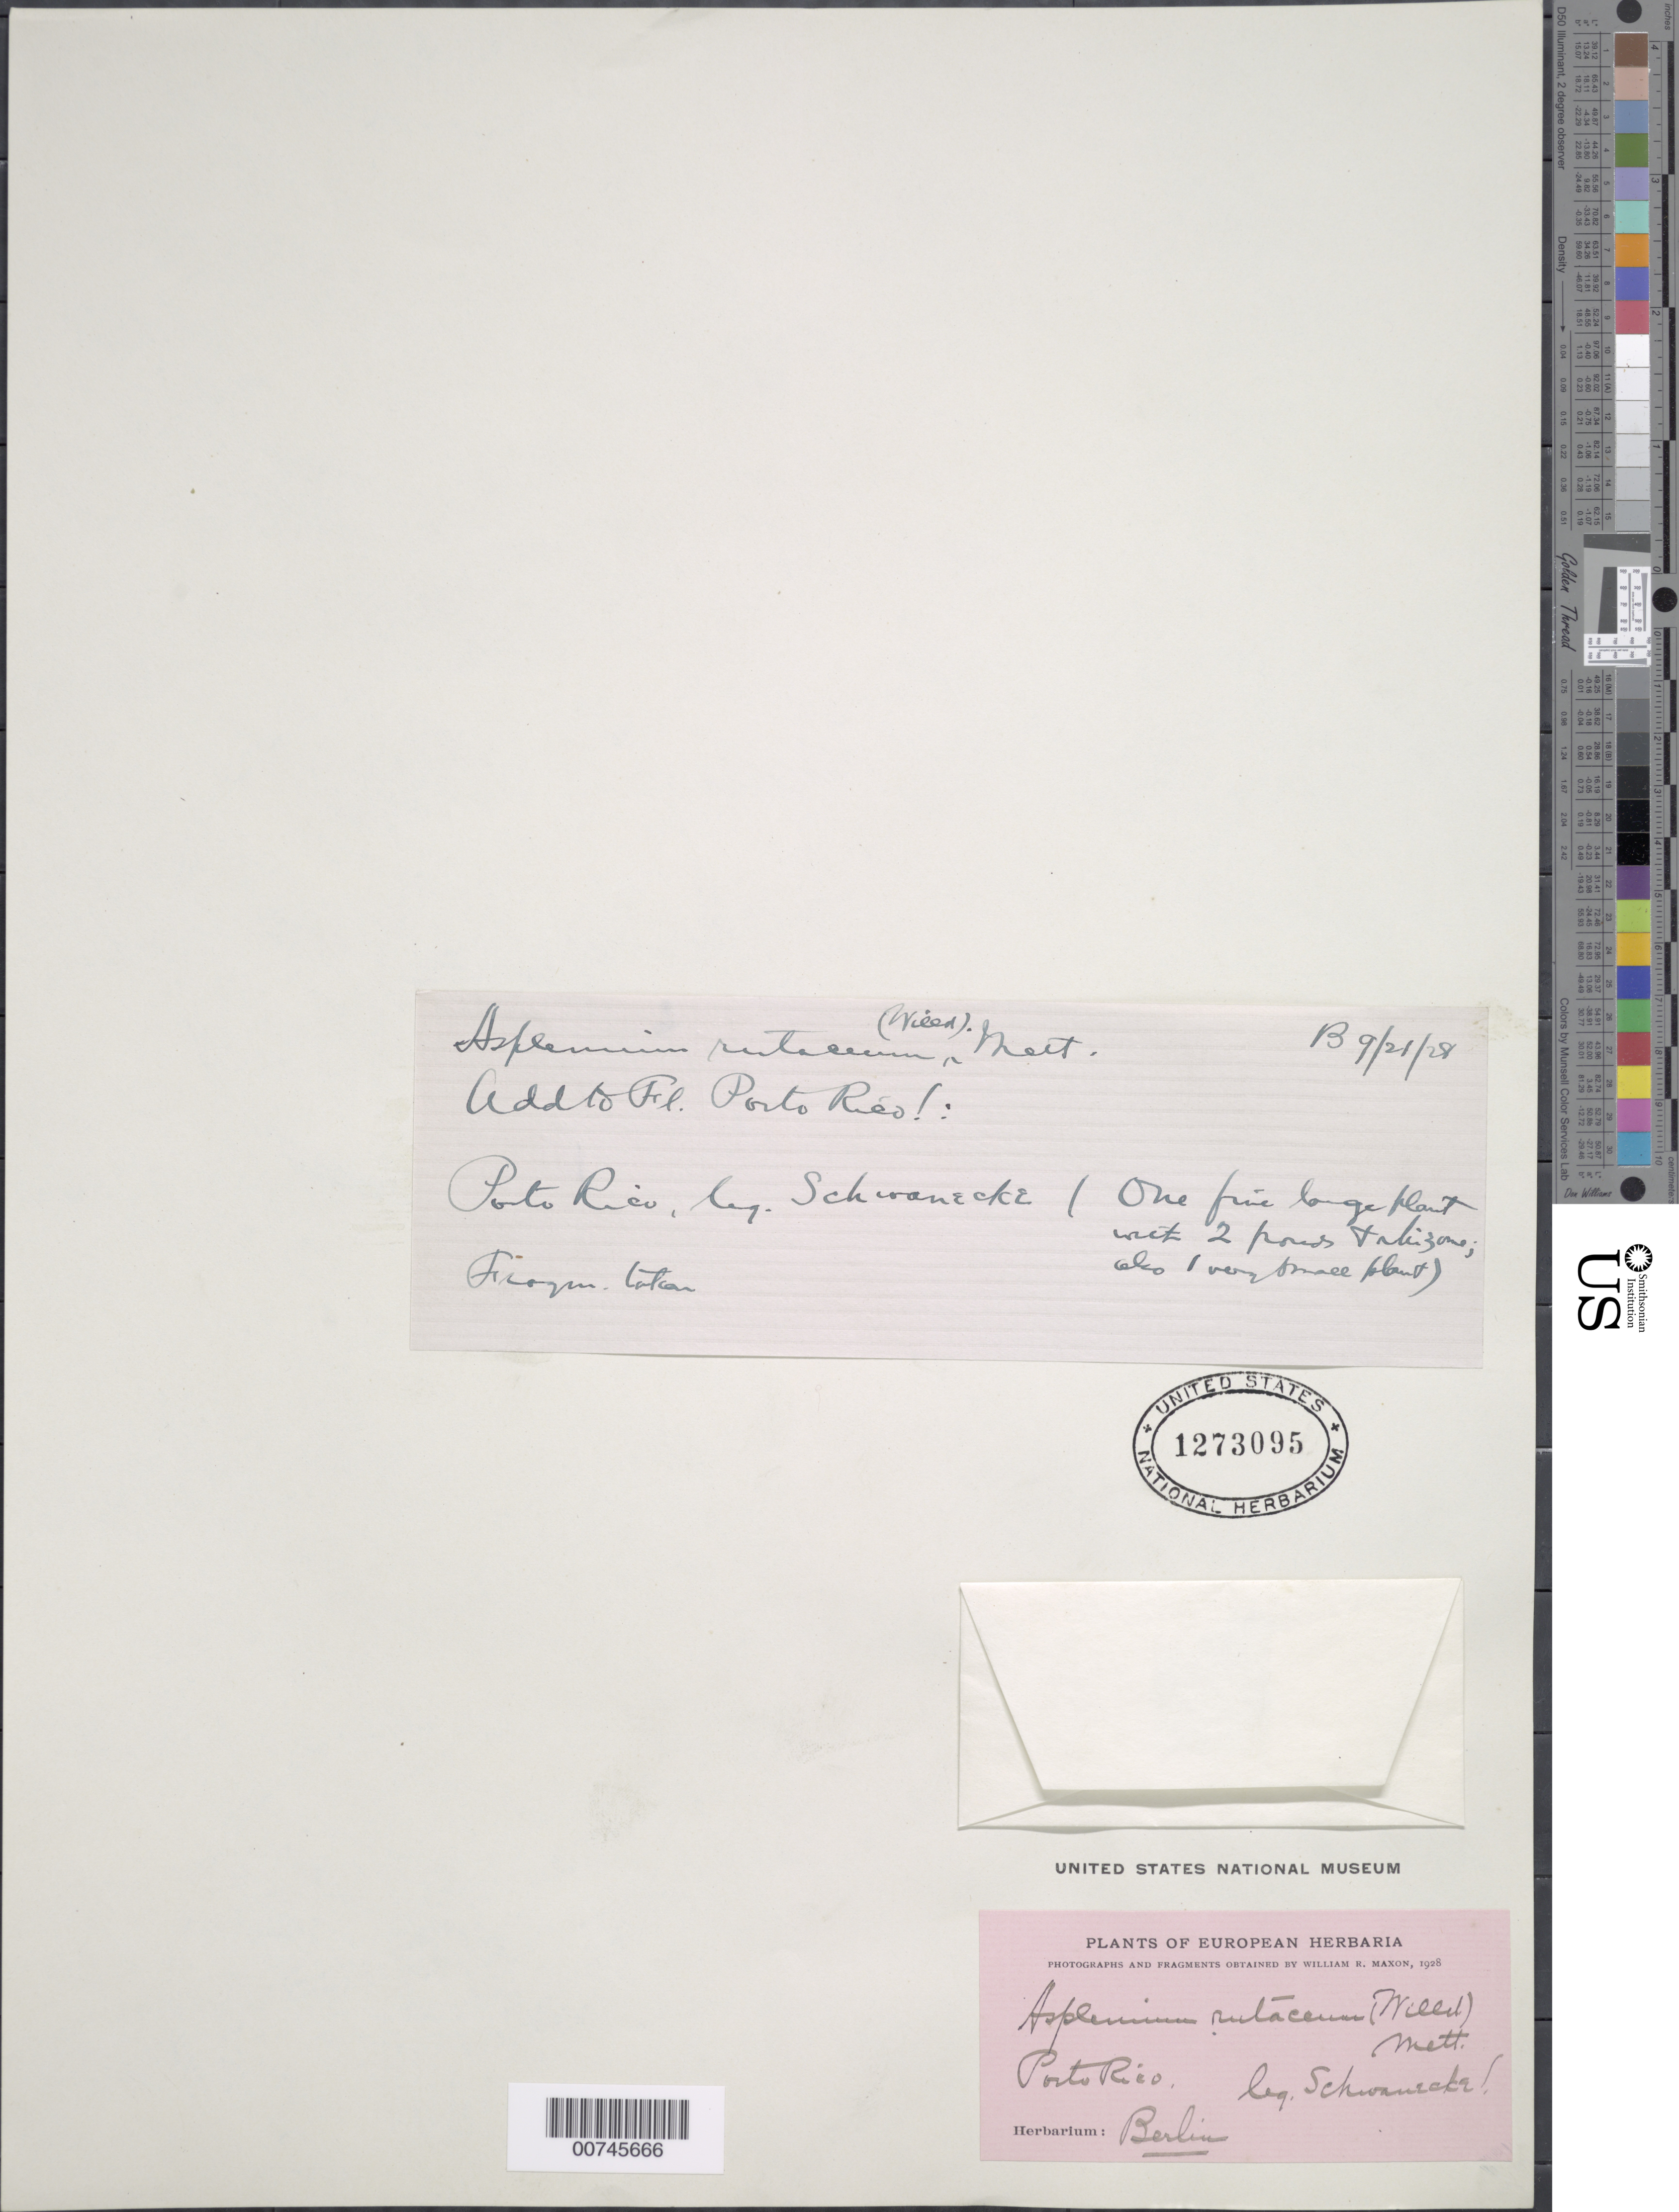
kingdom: Plantae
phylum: Tracheophyta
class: Polypodiopsida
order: Polypodiales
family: Aspleniaceae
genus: Asplenium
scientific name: Asplenium rutaceum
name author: (Willd.) Mett.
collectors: C. Shoemaker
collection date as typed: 21 Sep 1928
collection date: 1928-09-21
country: Puerto Rico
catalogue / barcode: US 1273095